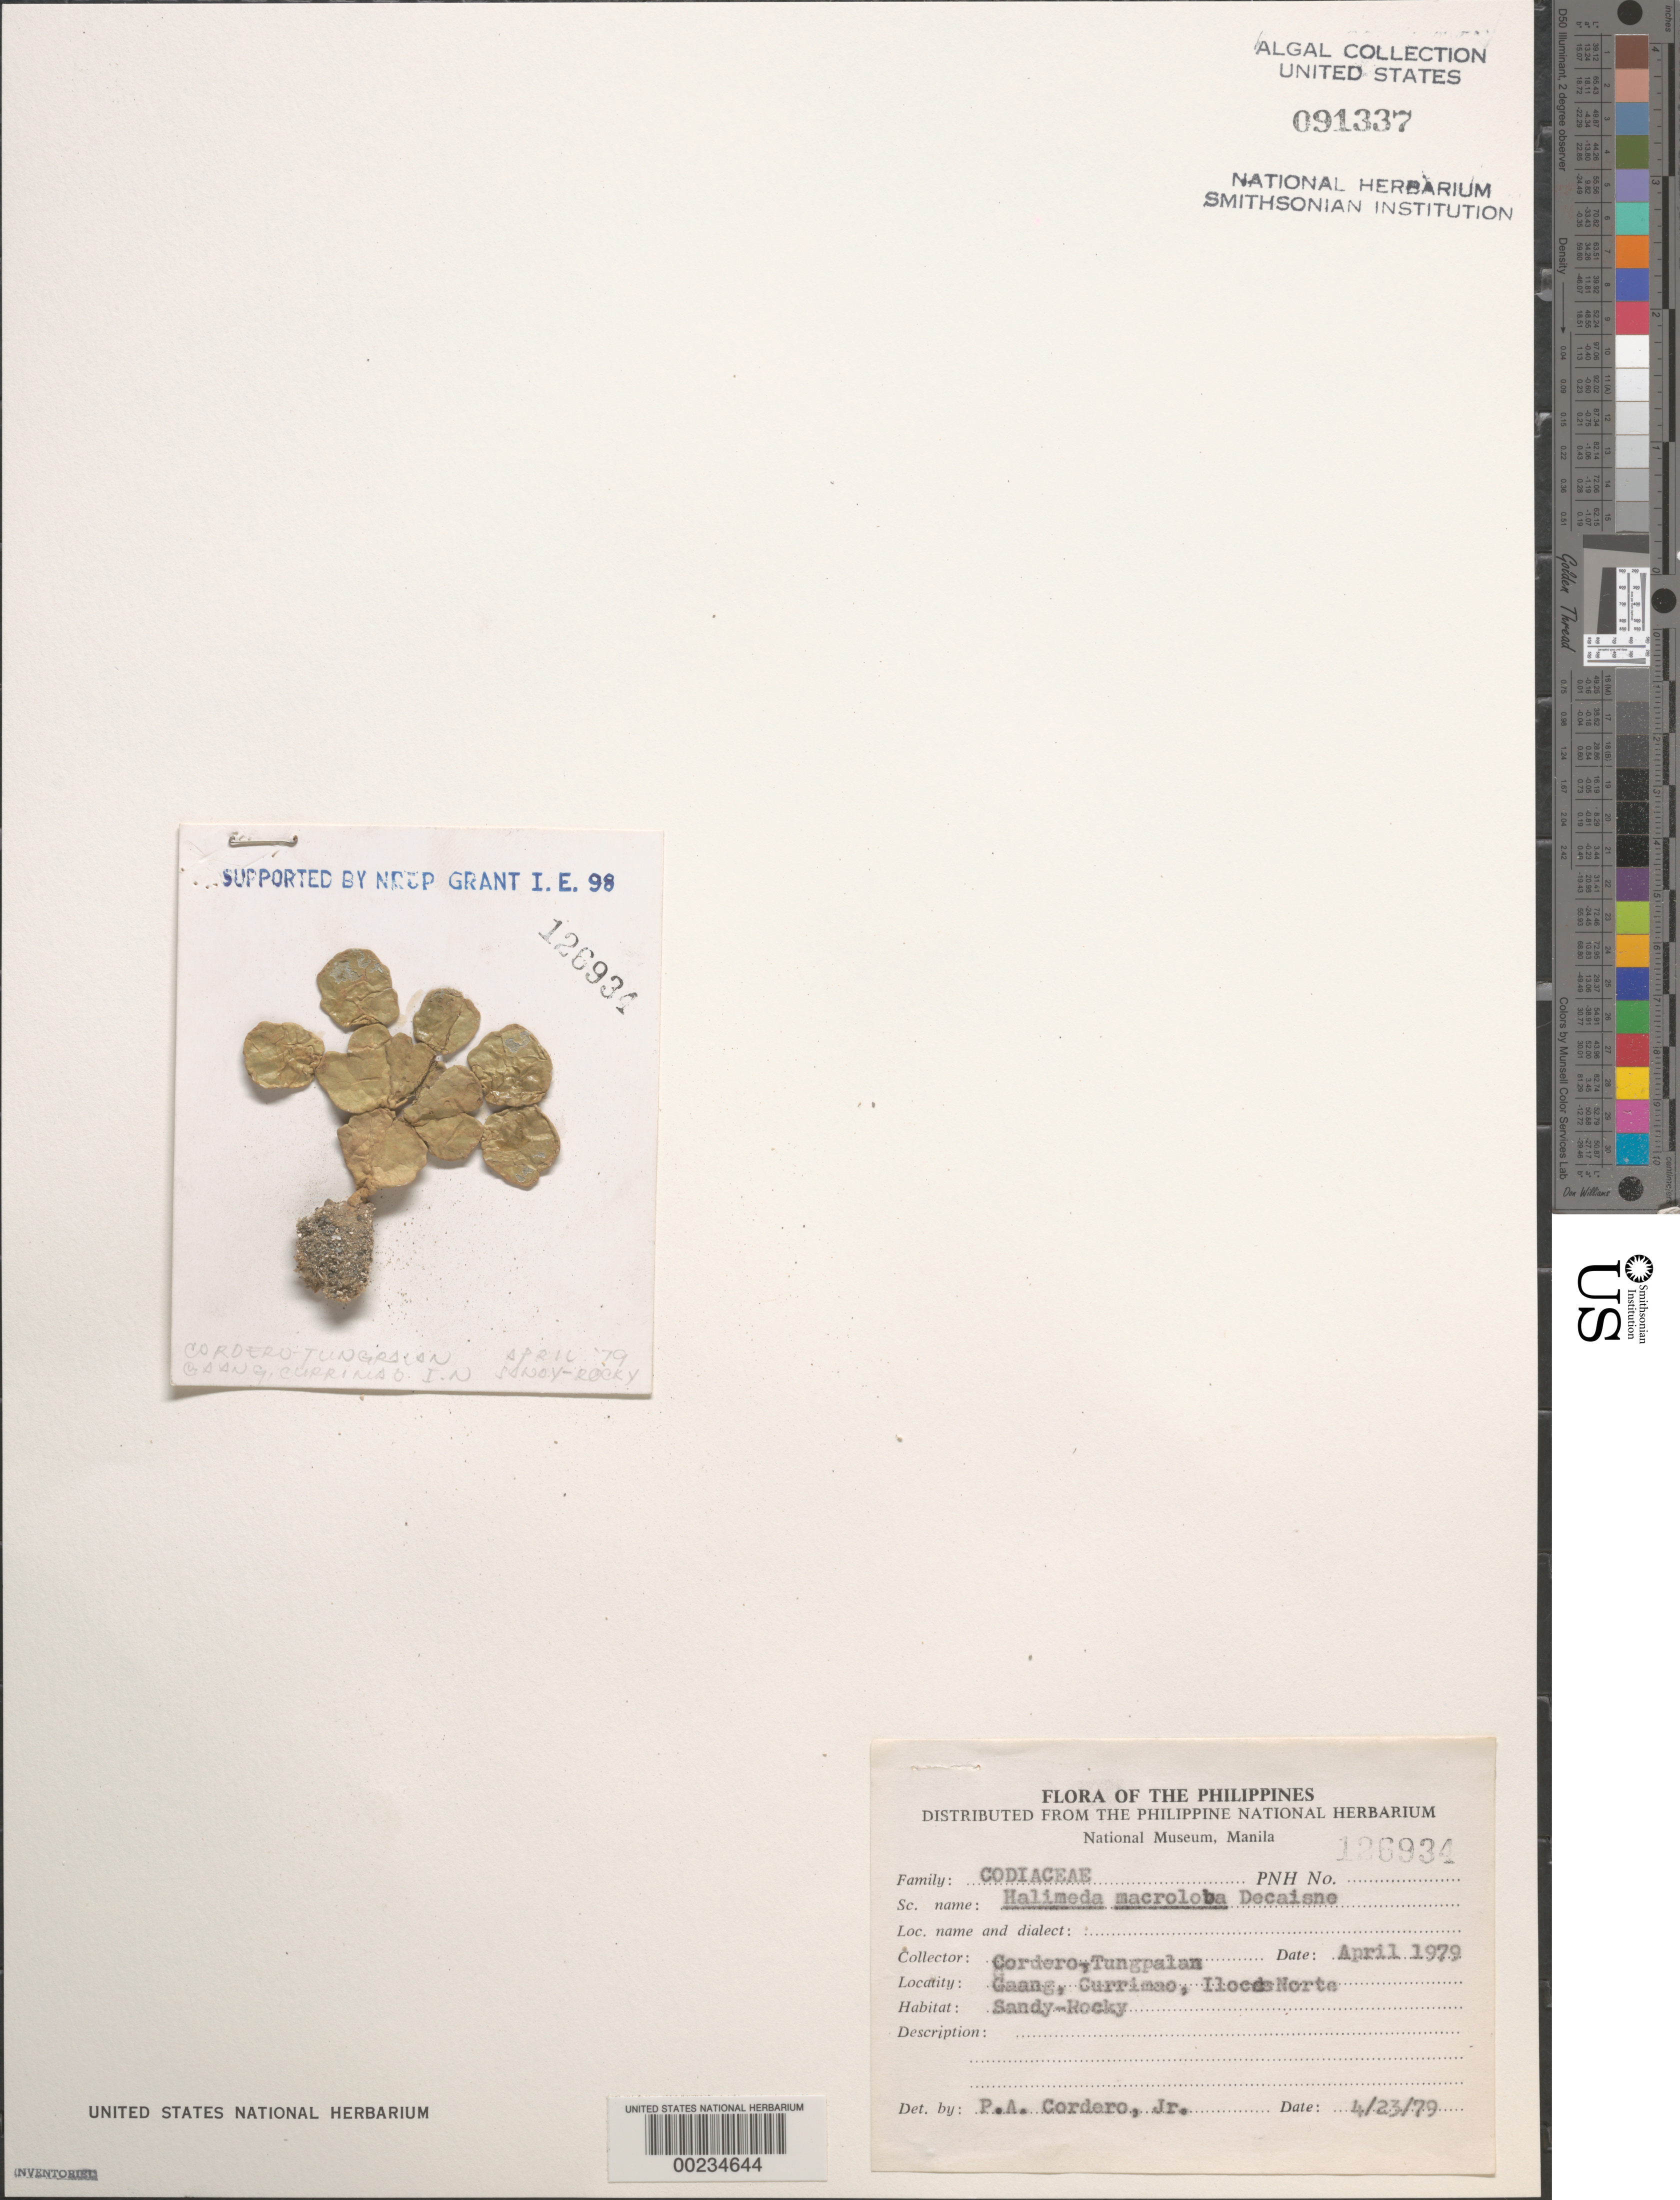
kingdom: Plantae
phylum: Chlorophyta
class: Ulvophyceae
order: Bryopsidales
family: Halimedaceae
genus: Halimeda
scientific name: Halimeda macroloba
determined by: Cordero, P. A., Jr.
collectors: P. A. Cordero & A. Tungpalan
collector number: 126934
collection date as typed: Apr 1979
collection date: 1979-04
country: Philippines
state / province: Ilocos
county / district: Ilocos Norte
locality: Gaang, currimao, ilocos norte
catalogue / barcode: US 91337